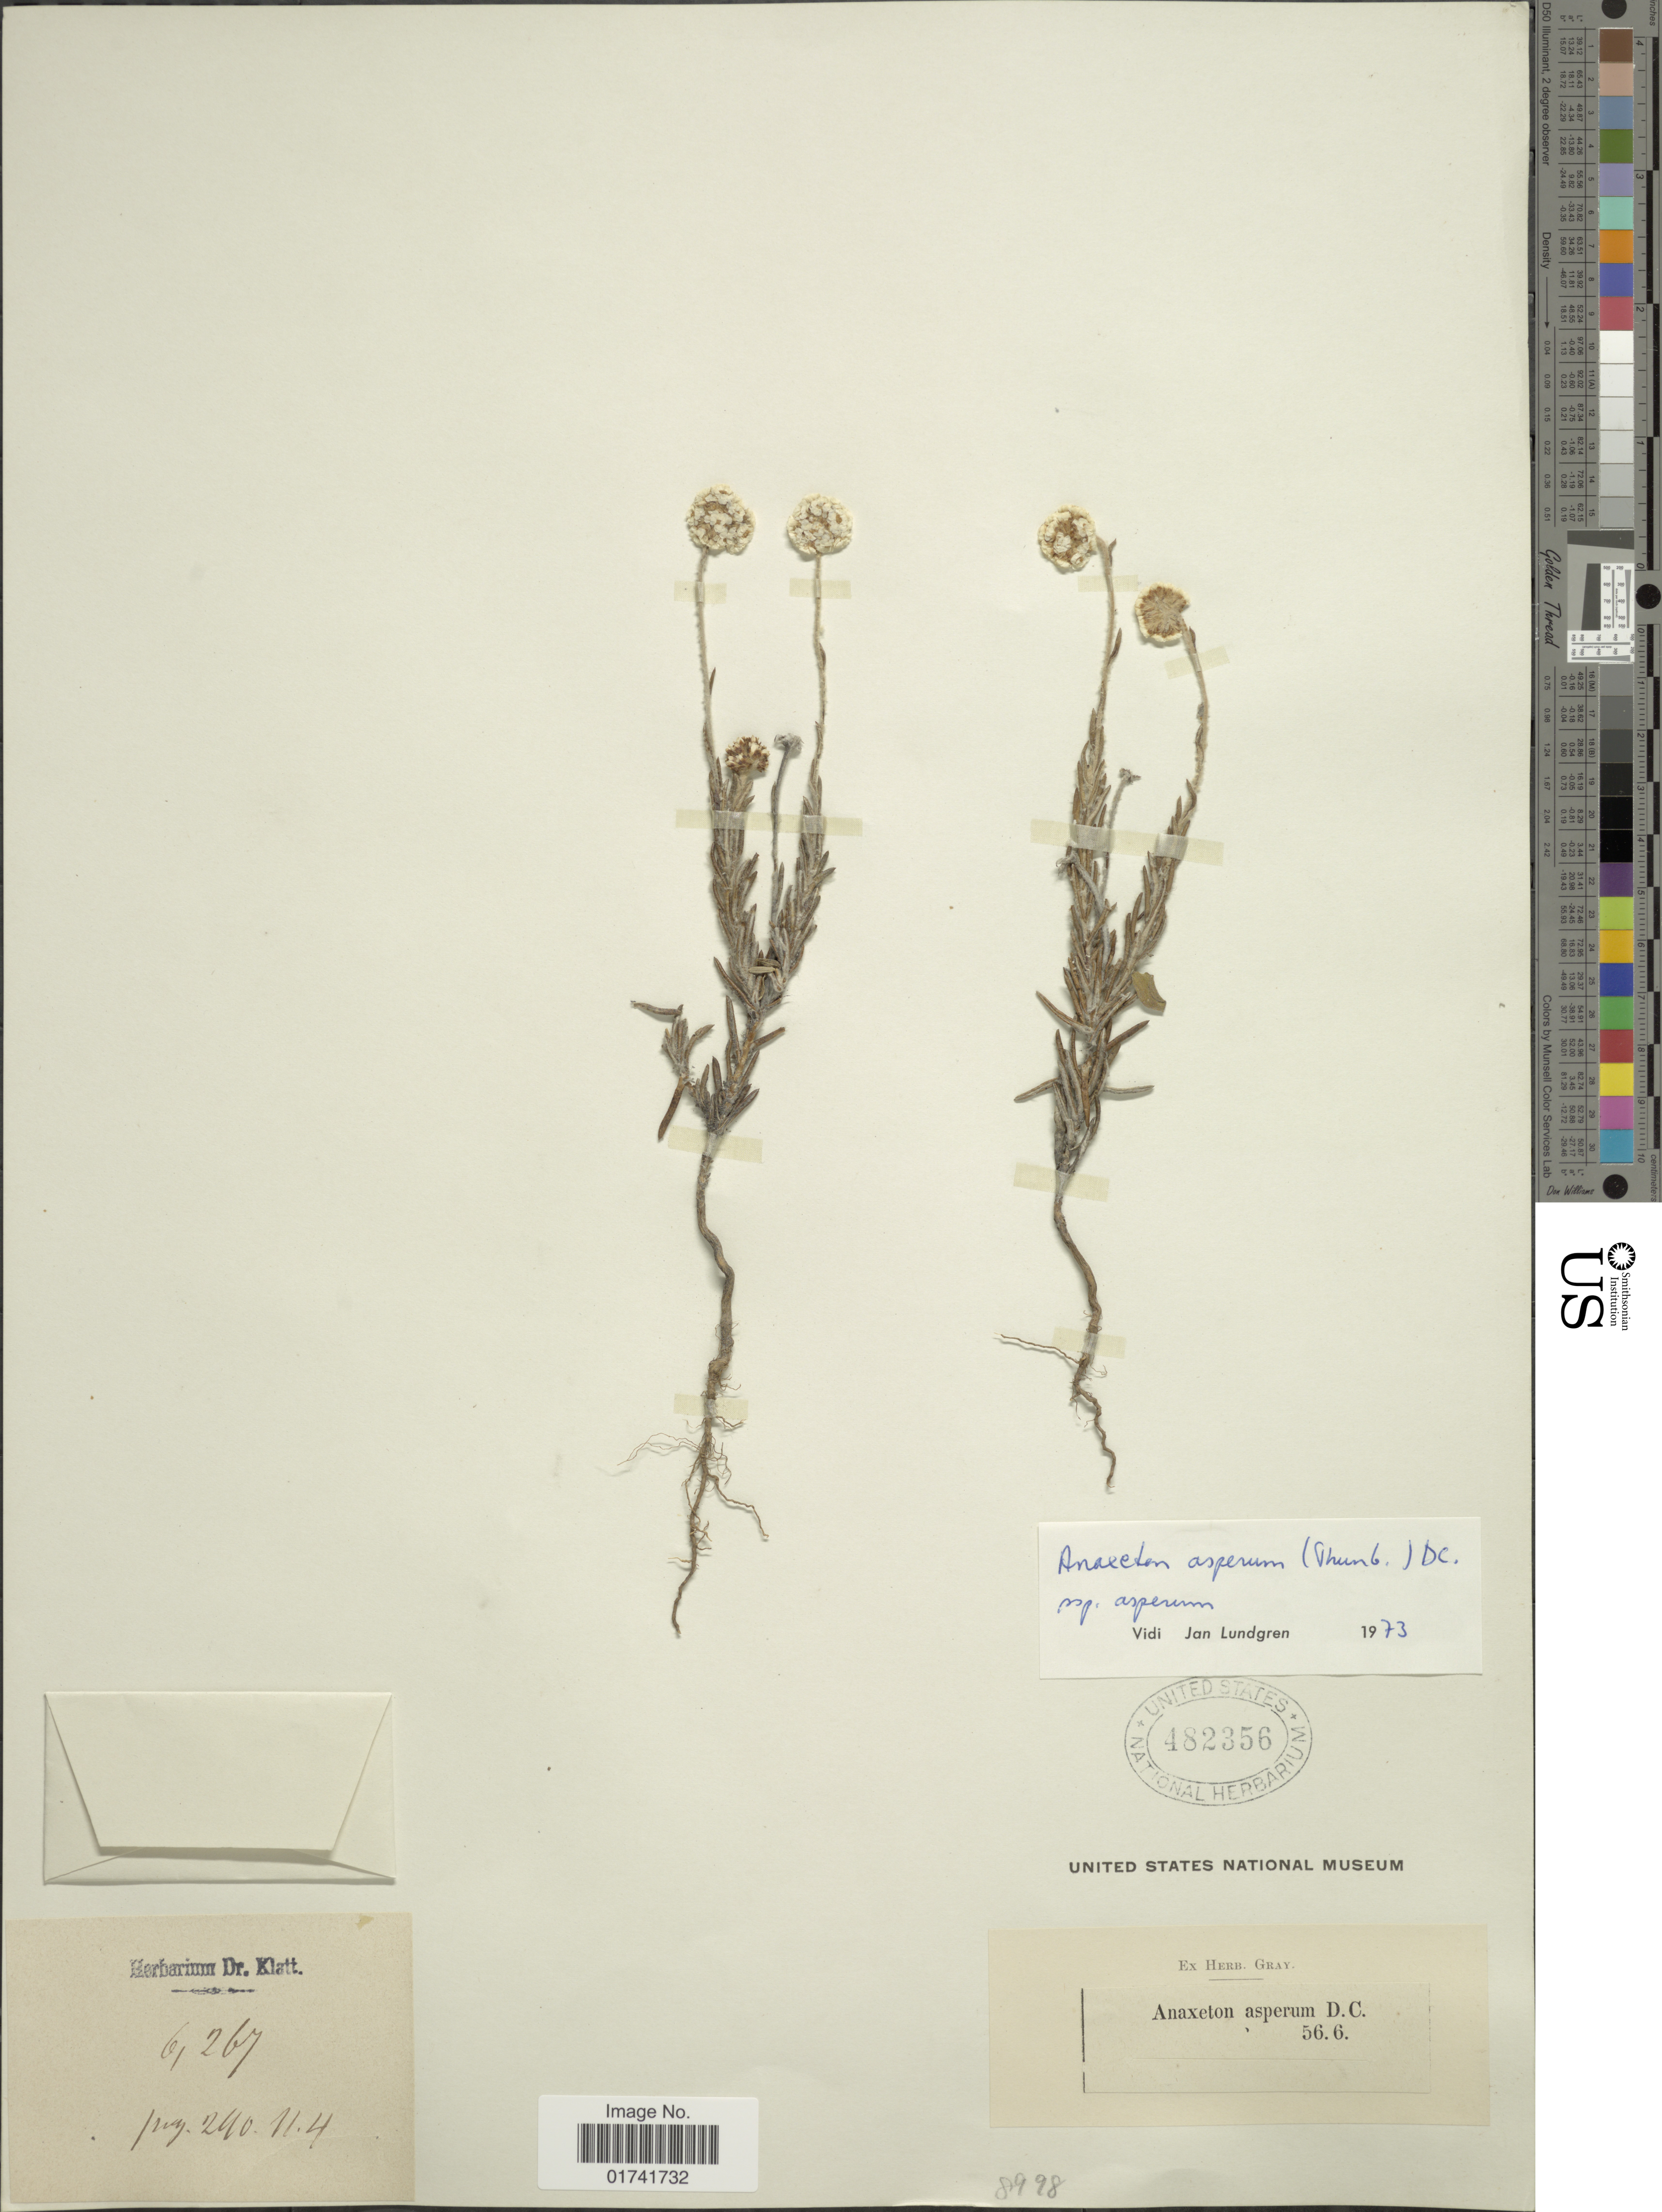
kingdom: Plantae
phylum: Tracheophyta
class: Magnoliopsida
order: Asterales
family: Asteraceae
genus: Anaxeton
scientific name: Anaxeton asperum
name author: (Thunb.) DC.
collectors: ex herb. Gray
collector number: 267?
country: South Africa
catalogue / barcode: US 482356